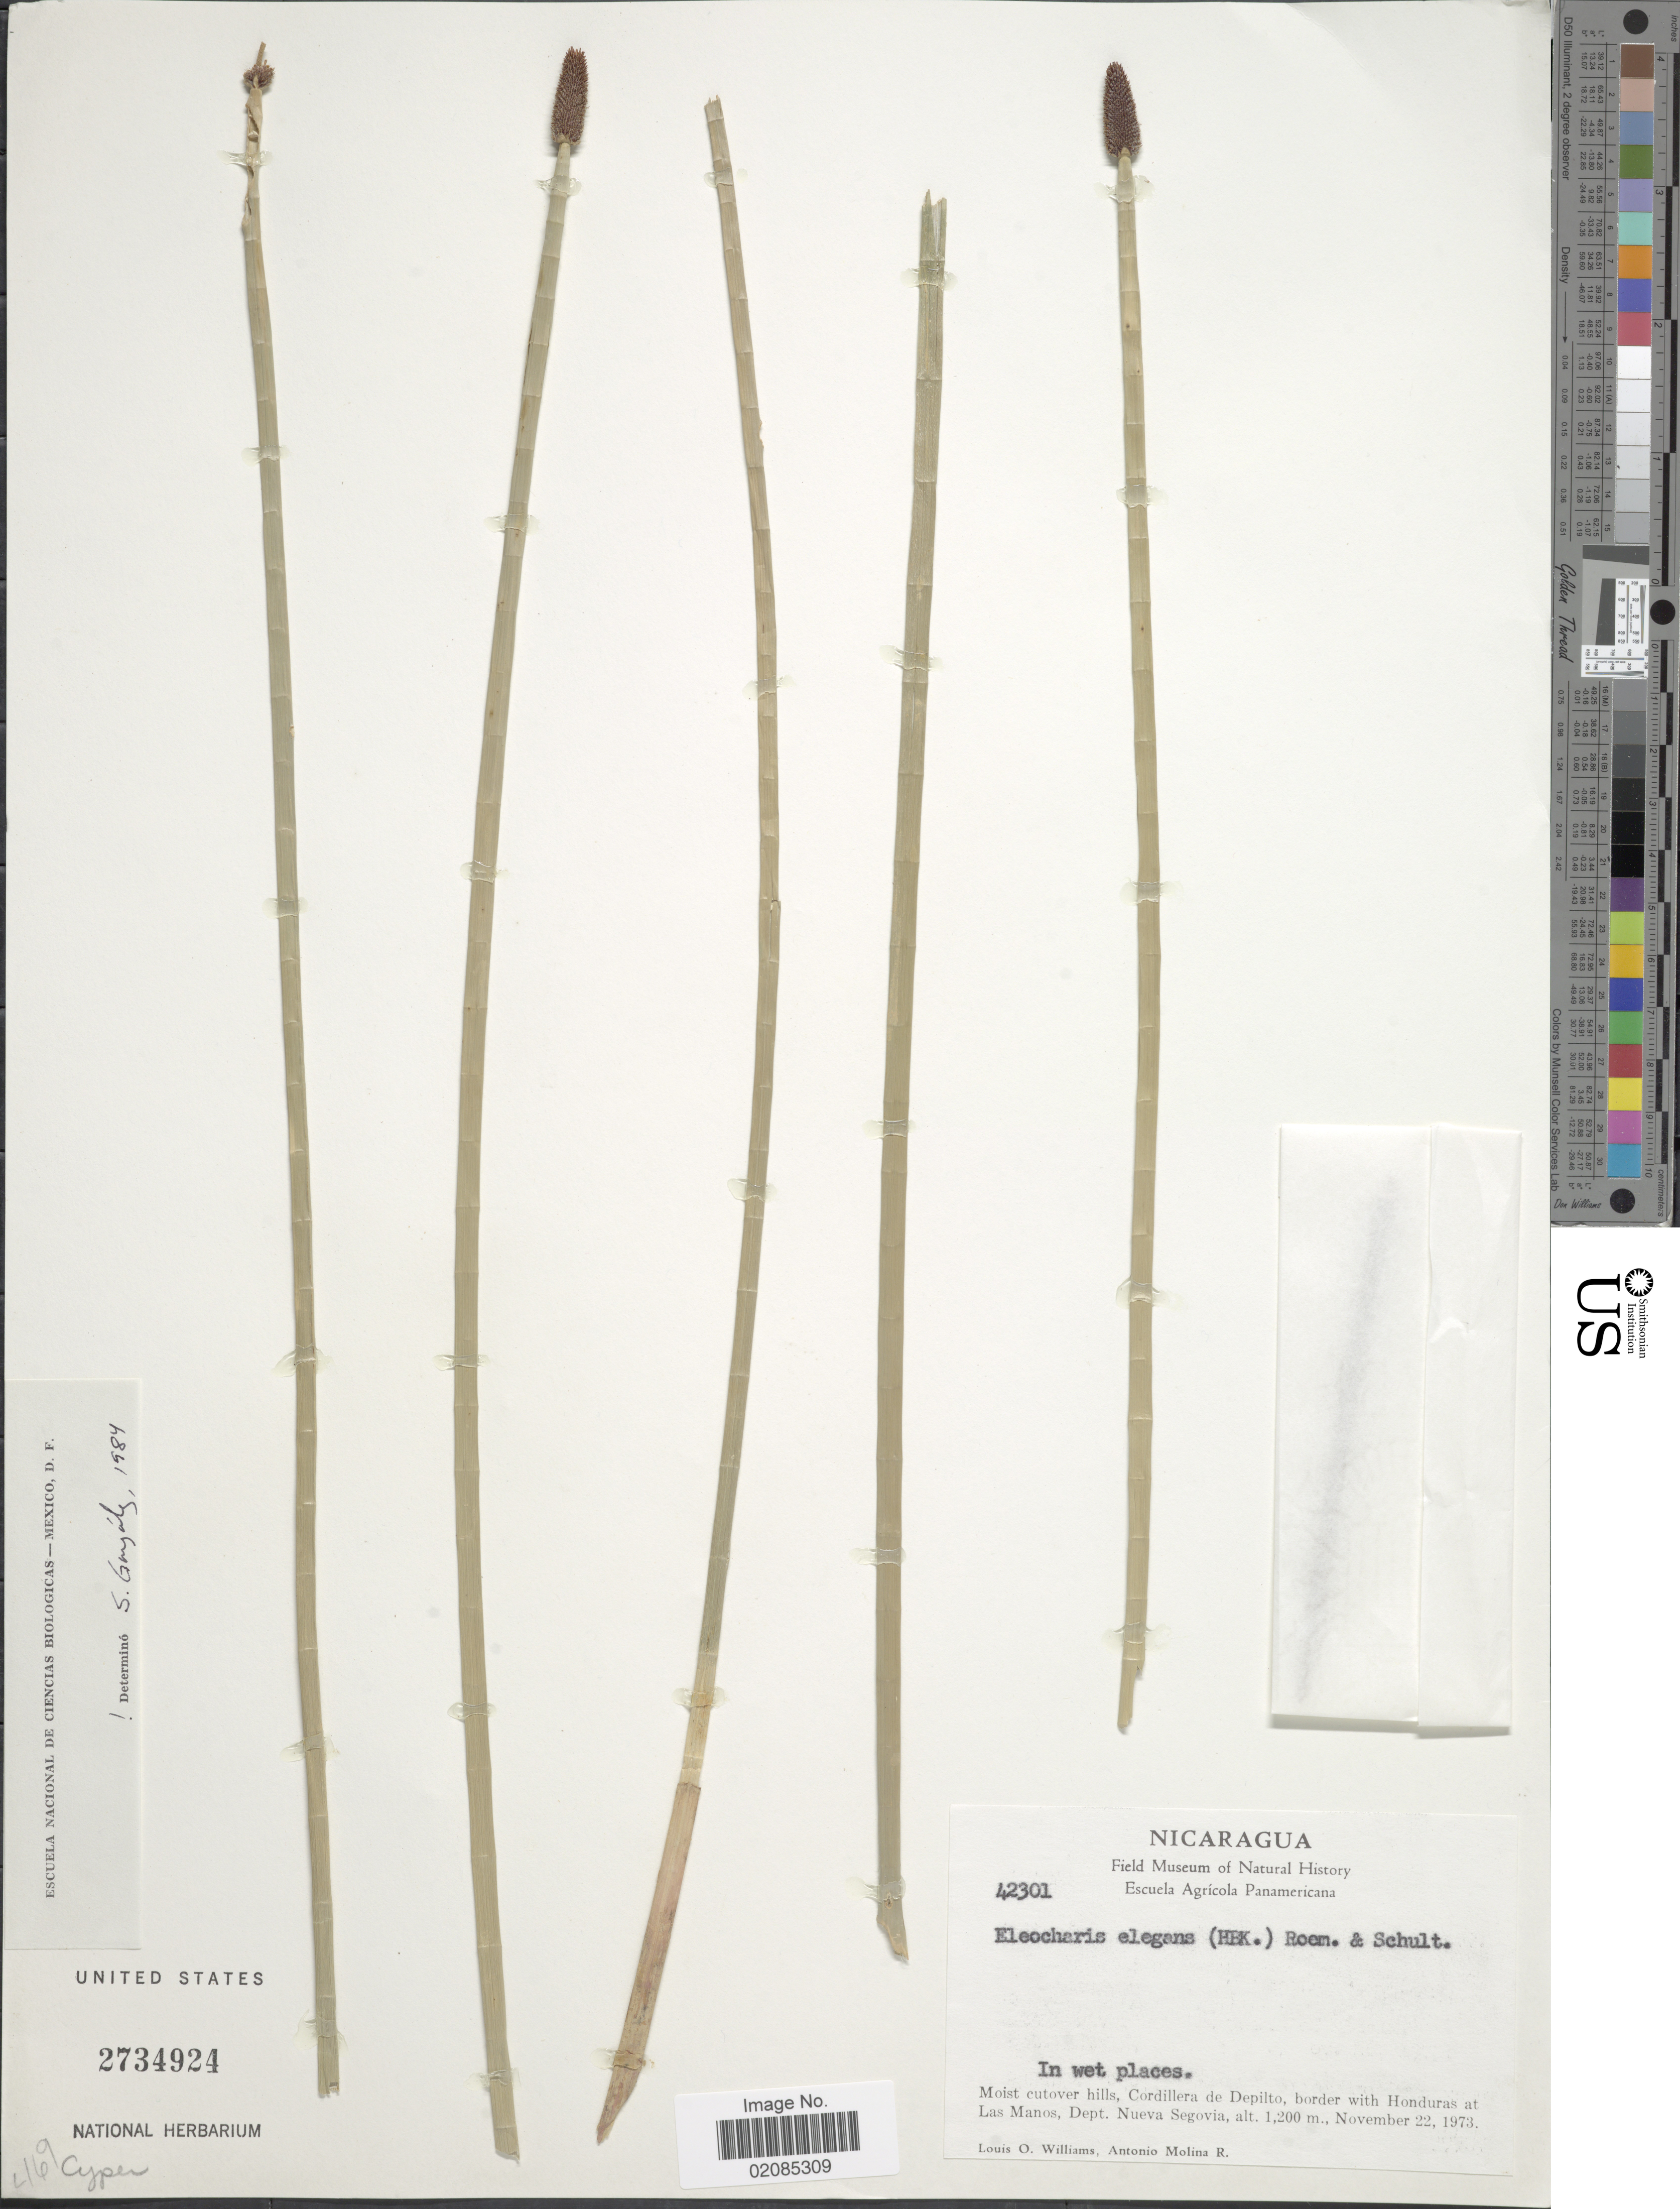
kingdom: Plantae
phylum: Tracheophyta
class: Liliopsida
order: Poales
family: Cyperaceae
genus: Eleocharis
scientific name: Eleocharis elegans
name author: (Kunth) Roem. & Schult.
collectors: L. O. Williams & A. Molina R.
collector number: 42301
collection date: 1973-11-22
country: Nicaragua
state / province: Nueva Segovia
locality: Moist cutover hills, Cordillera de Depilto, border with Honduras at Las Manos, Dept. Nueva Segovia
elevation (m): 1200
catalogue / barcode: US 2734924